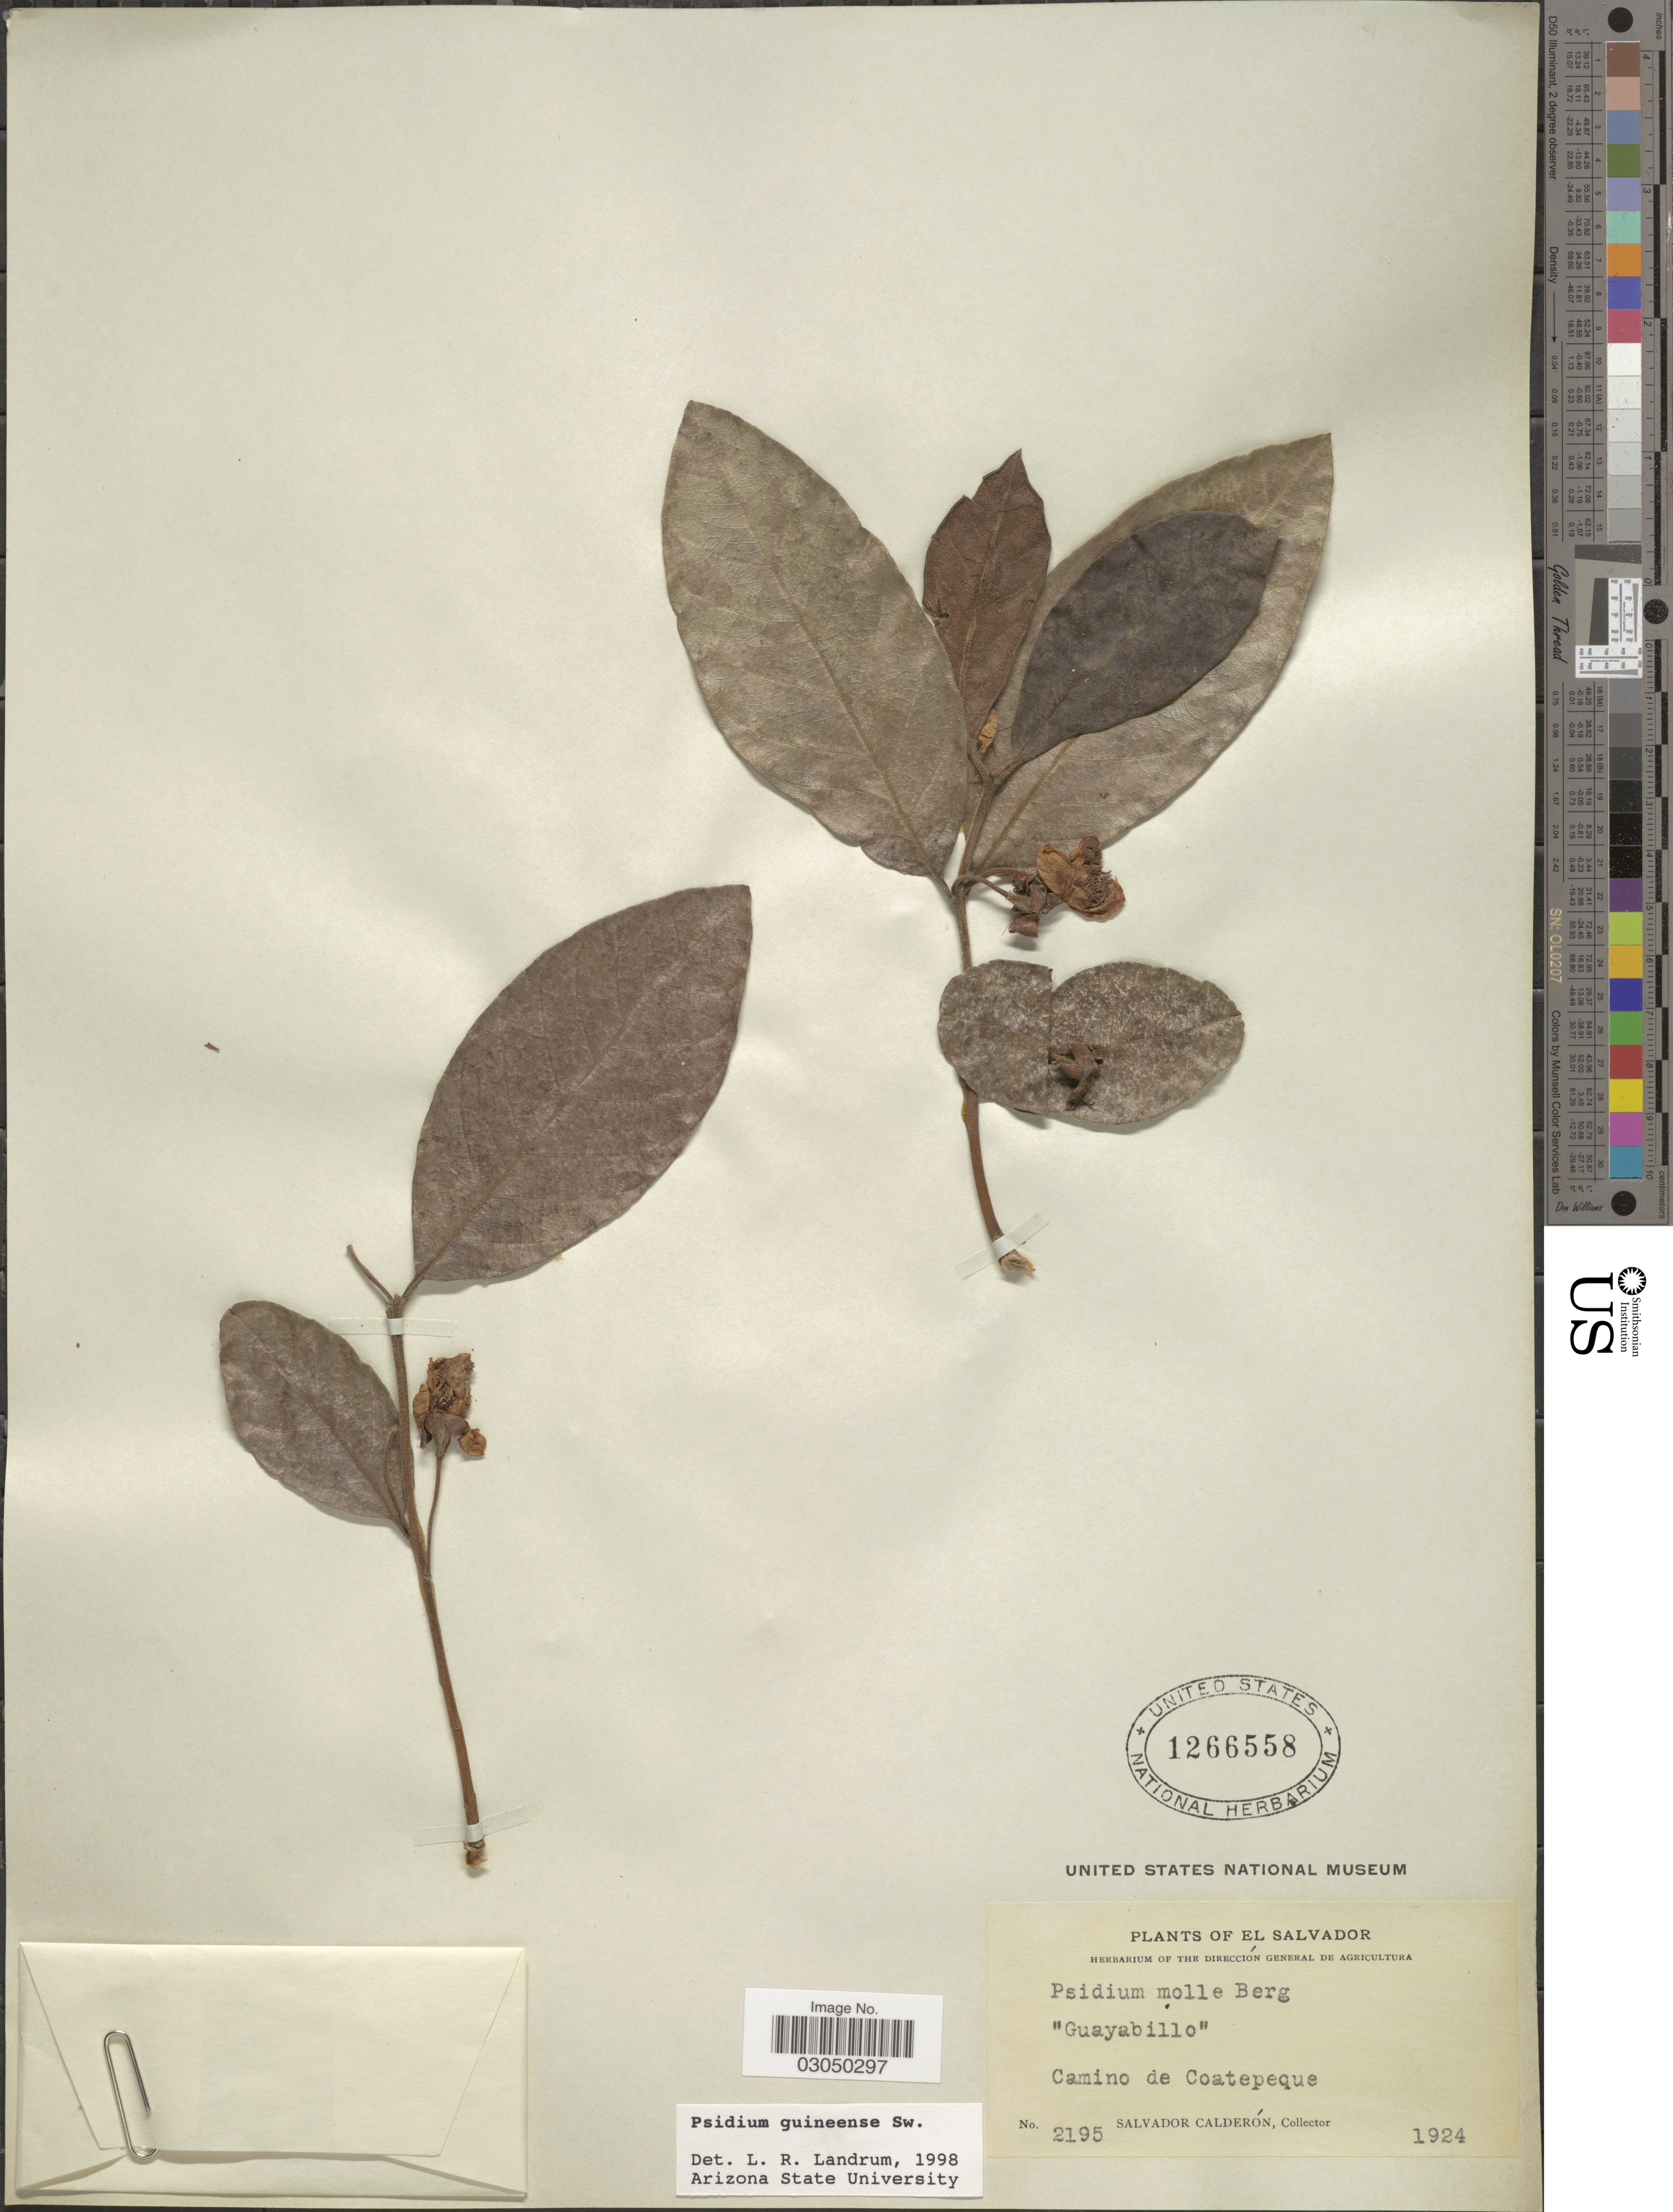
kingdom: Plantae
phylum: Tracheophyta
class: Magnoliopsida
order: Myrtales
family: Myrtaceae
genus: Psidium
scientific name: Psidium guineense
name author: Sw.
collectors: S. Calderón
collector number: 2195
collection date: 1924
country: El Salvador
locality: Camino de Coatepeque.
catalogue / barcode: US 1266558